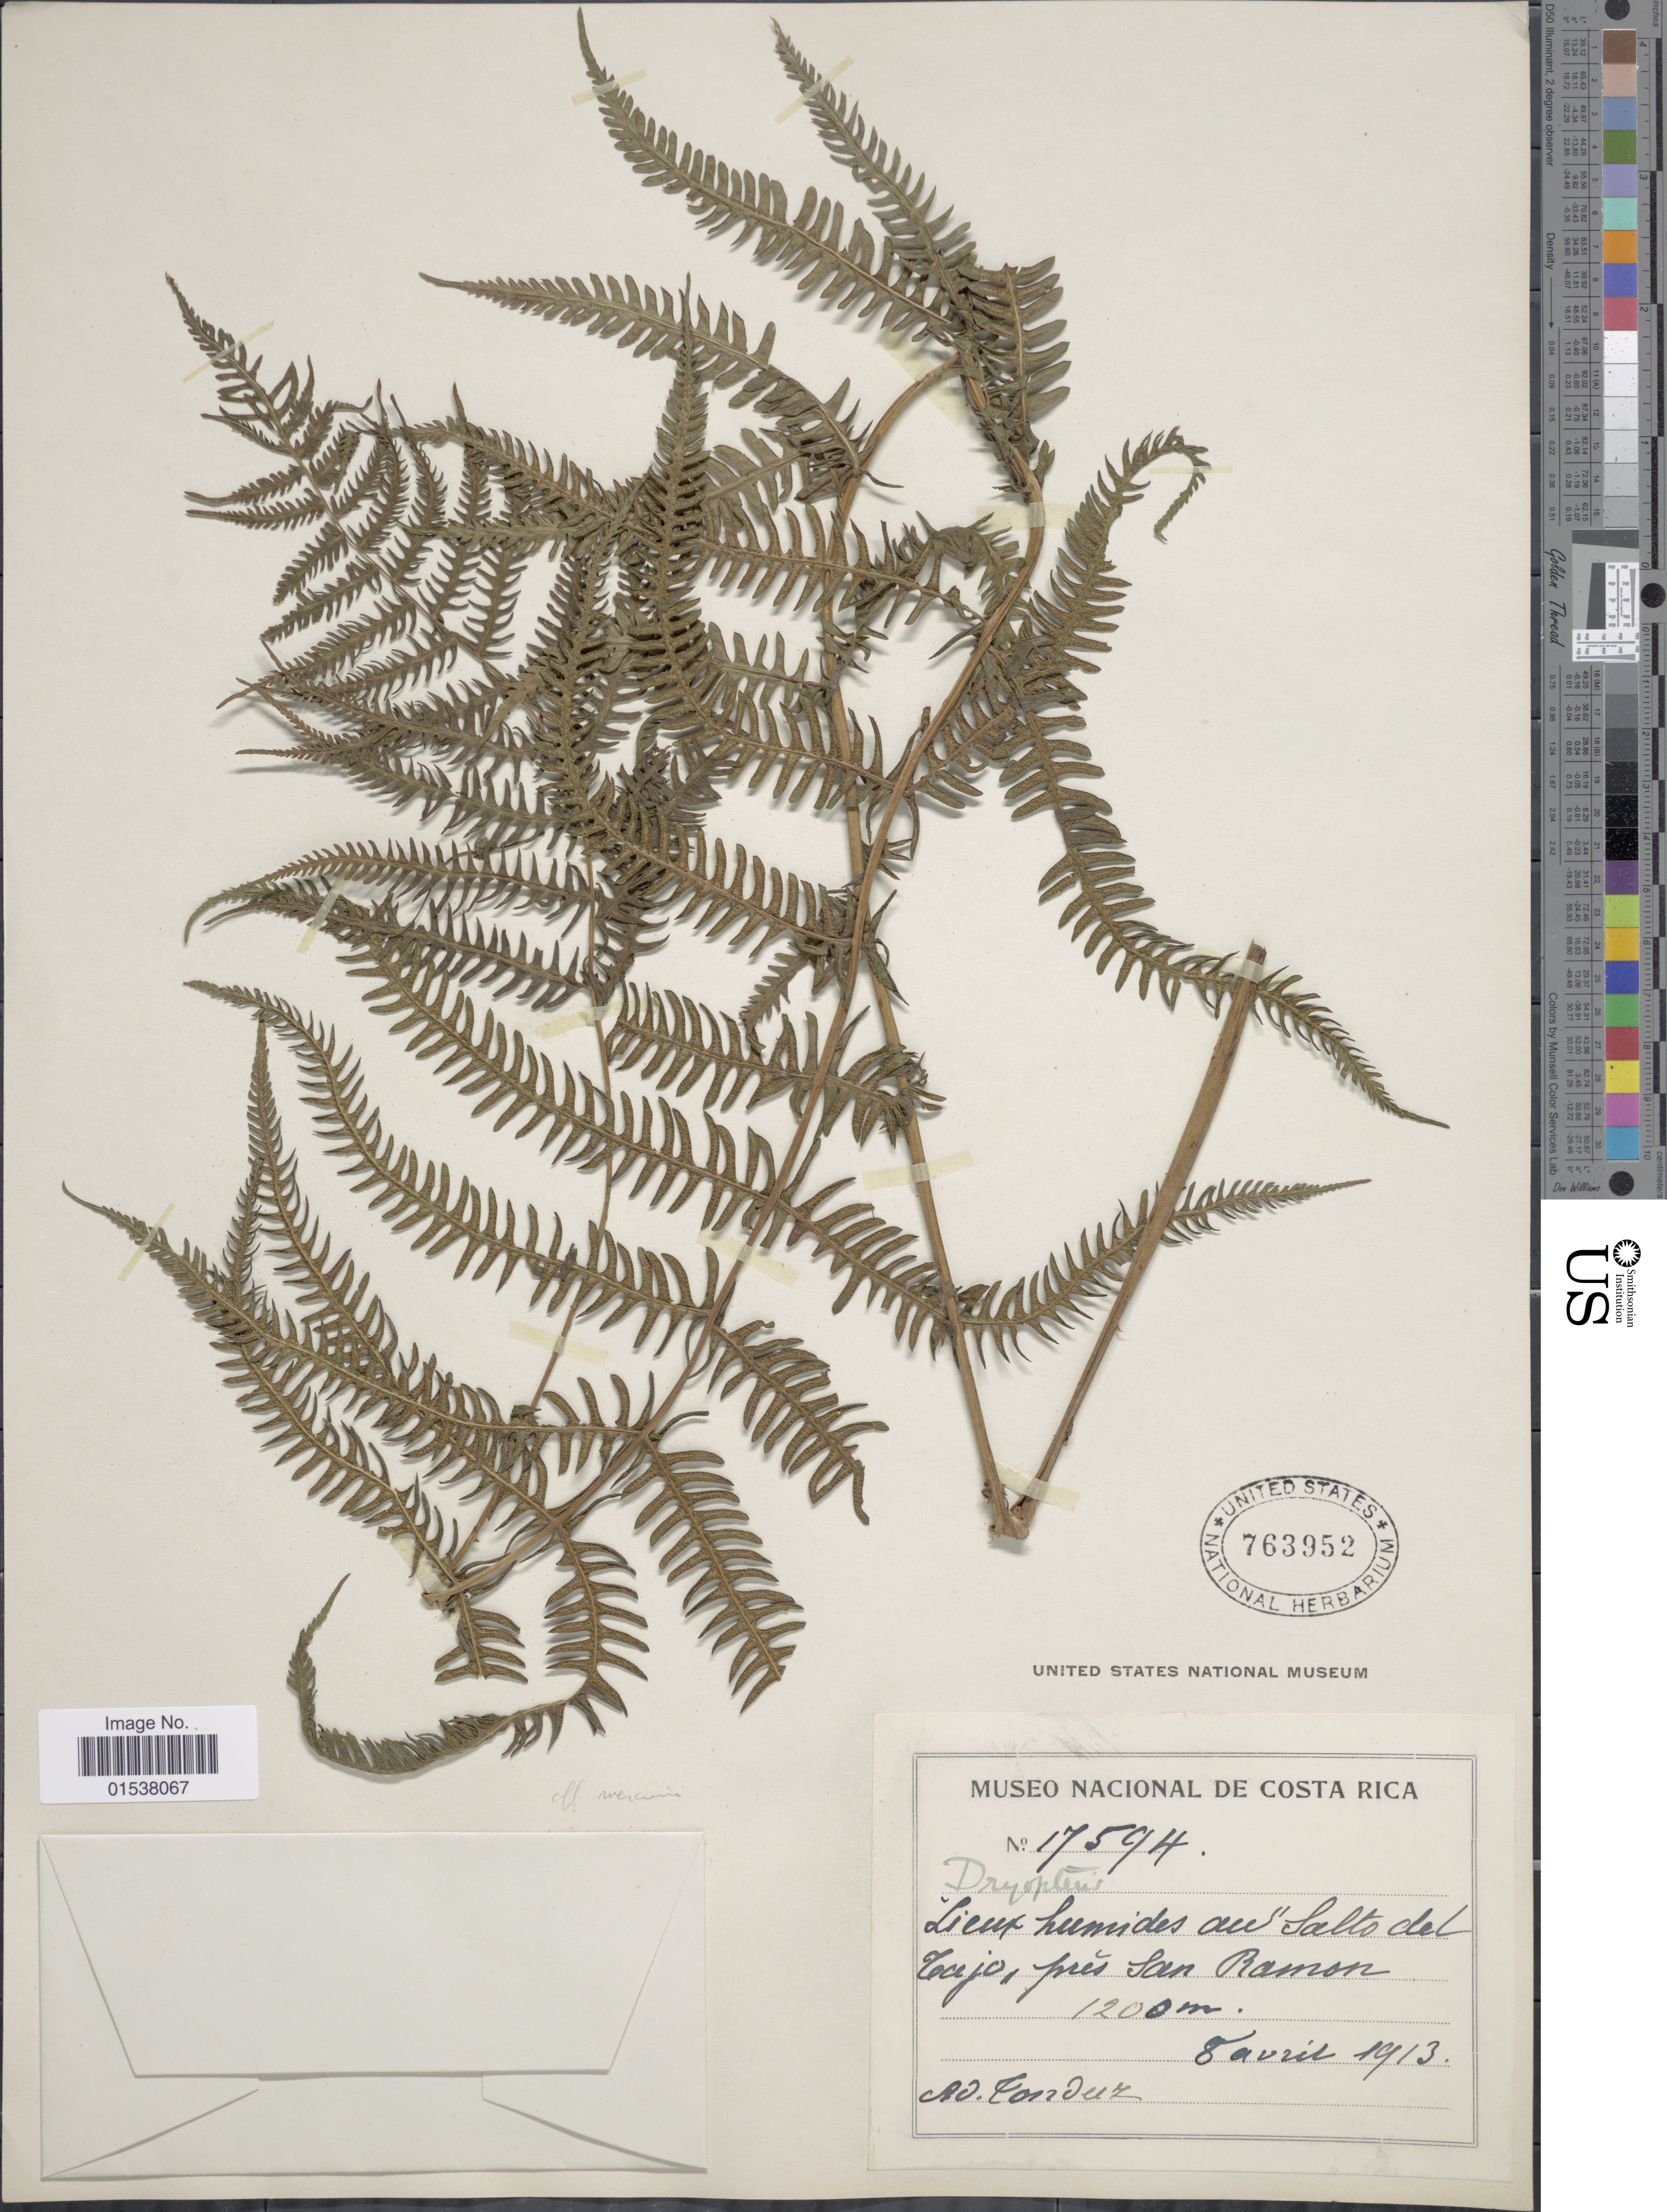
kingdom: Plantae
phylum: Tracheophyta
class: Polypodiopsida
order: Polypodiales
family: Thelypteridaceae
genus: Amauropelta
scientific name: Amauropelta balbisii (Spreng.) comb. nov., ined. 2015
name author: (Spreng.)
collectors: A. Tonduz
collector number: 17594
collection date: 1913-04-08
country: Costa Rica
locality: Lieux humides au Salto del Cajo, pres San Ramon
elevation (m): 1200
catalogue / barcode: US 763952